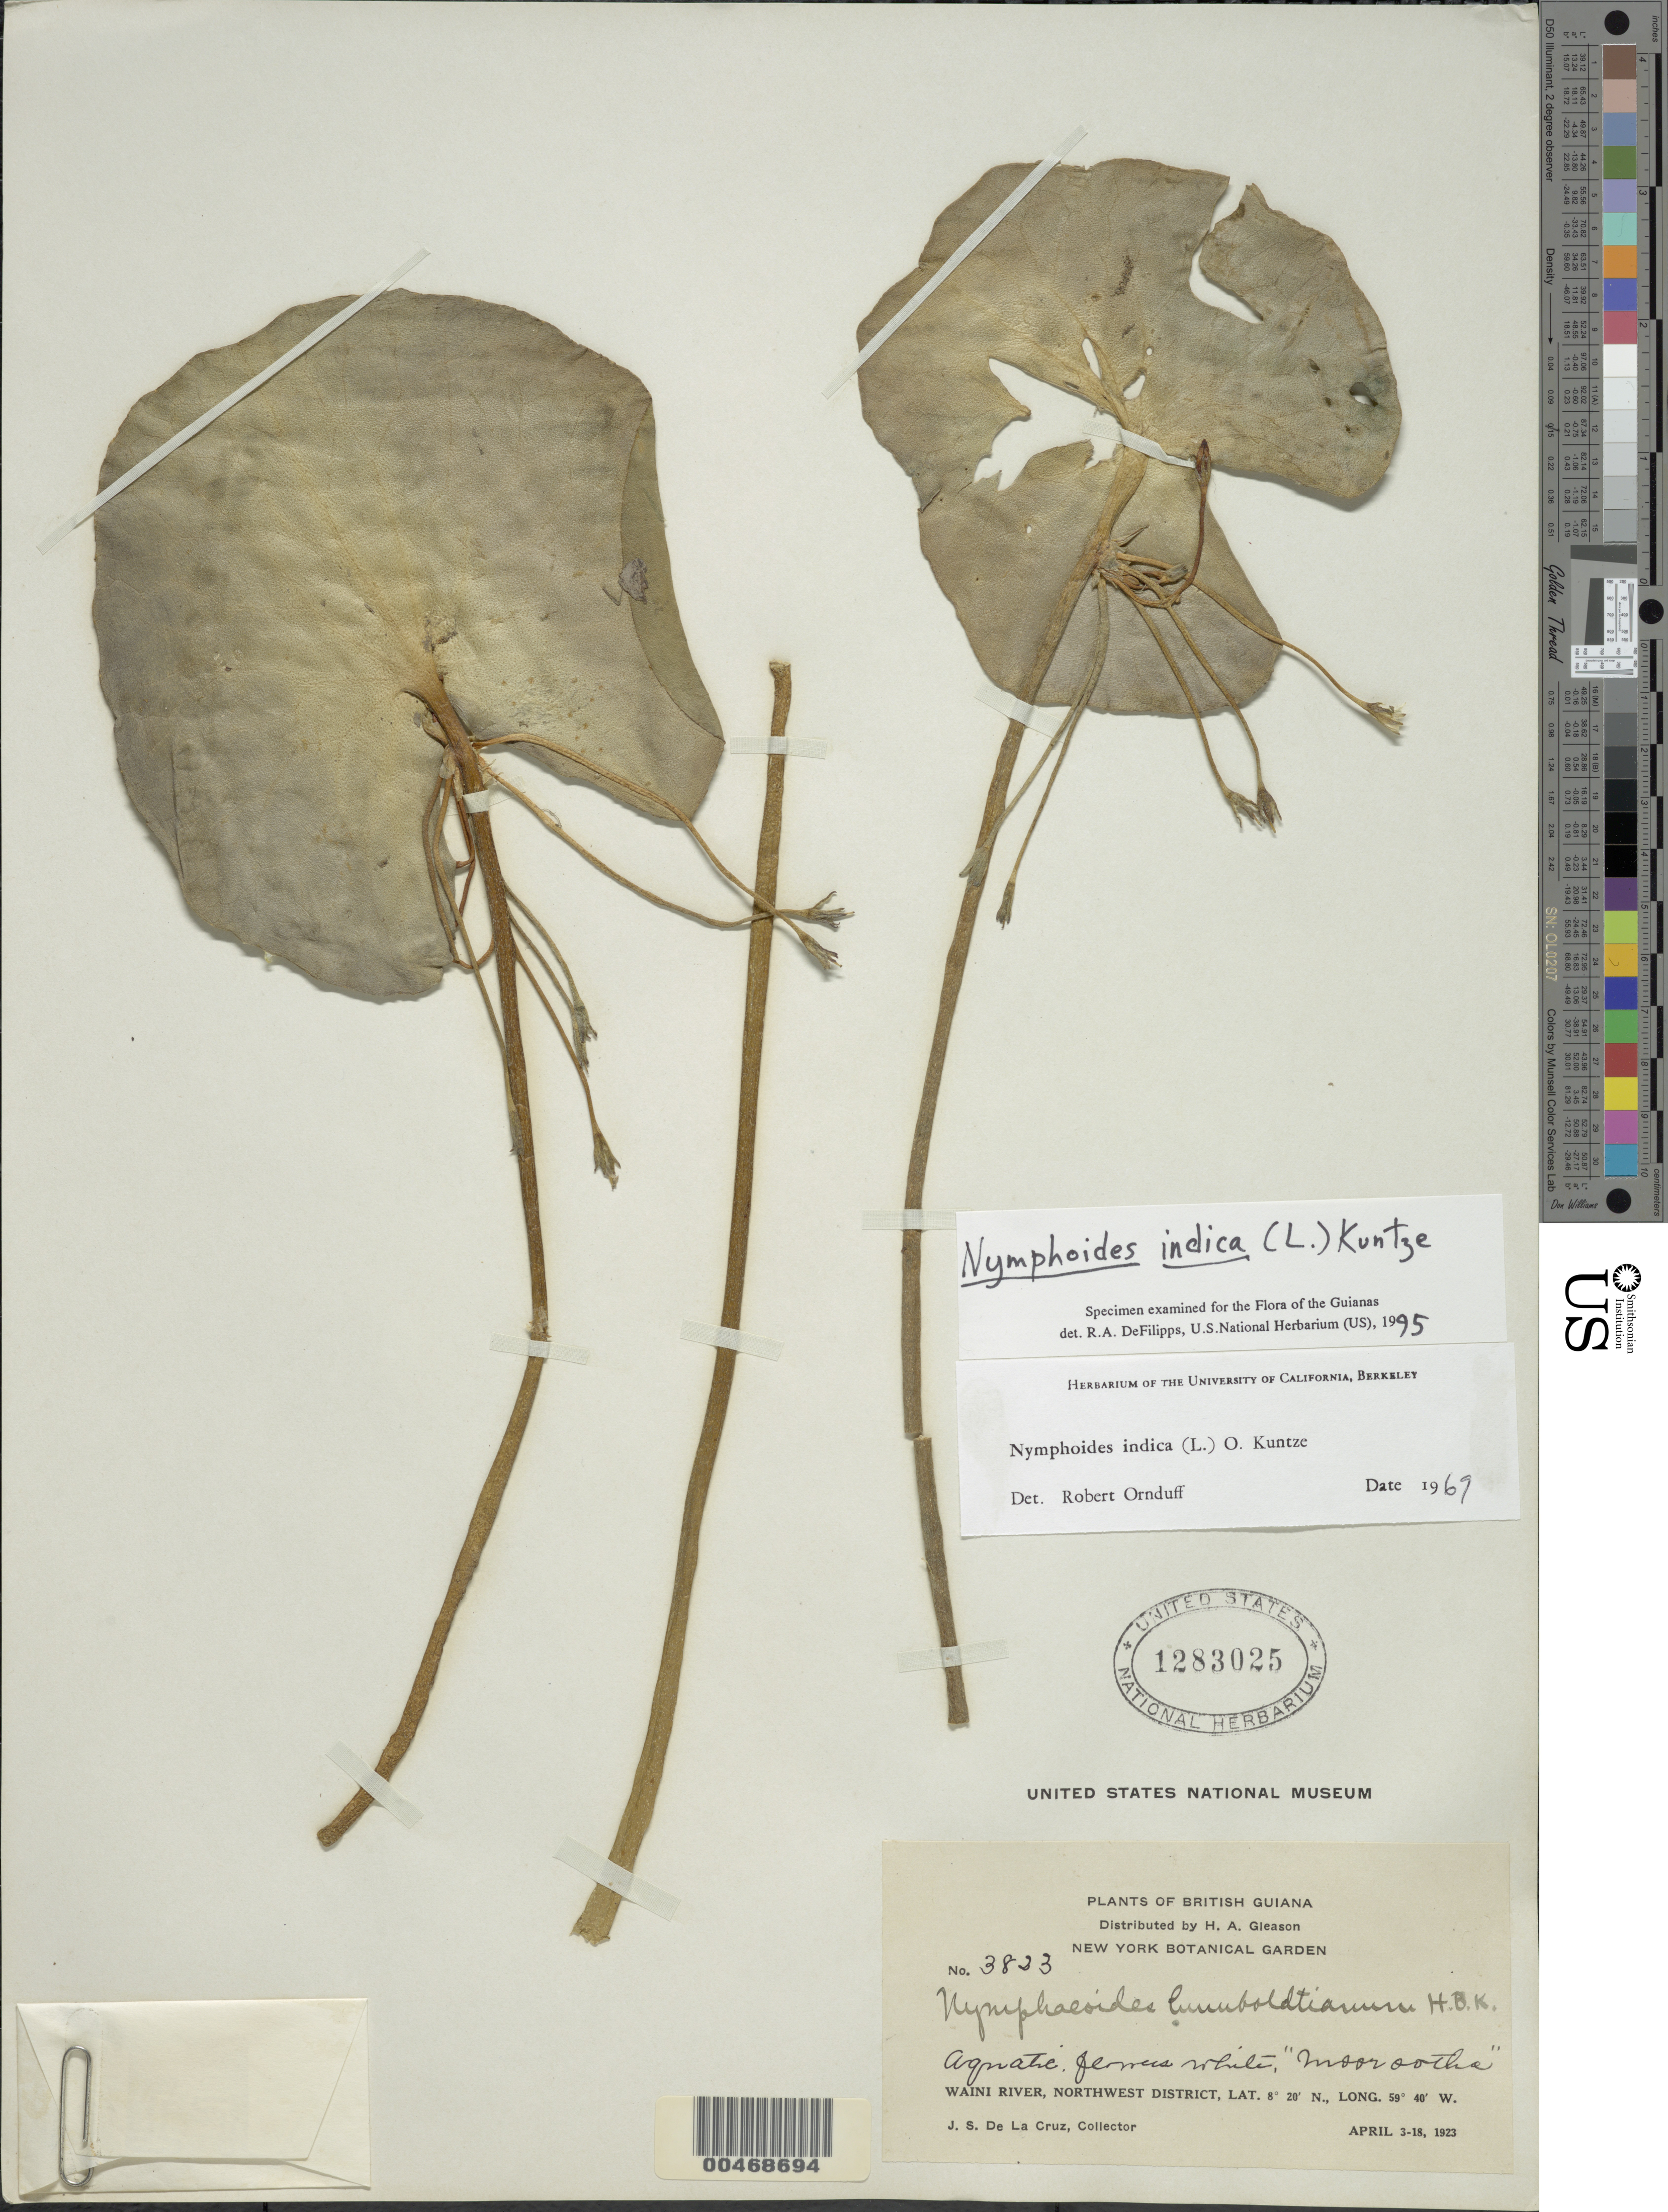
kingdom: Plantae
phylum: Tracheophyta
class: Magnoliopsida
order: Asterales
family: Menyanthaceae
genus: Nymphoides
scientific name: Nymphoides indica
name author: (L.) Kuntze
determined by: DeFilipps, R. A.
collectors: J. S. de la Cruz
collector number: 3823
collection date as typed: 3-Apr-23 to 18-Apr-23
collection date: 1923-04-03/1923-04-18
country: Guyana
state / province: Barima-Waini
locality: Waini R., NW District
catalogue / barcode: US 1283025